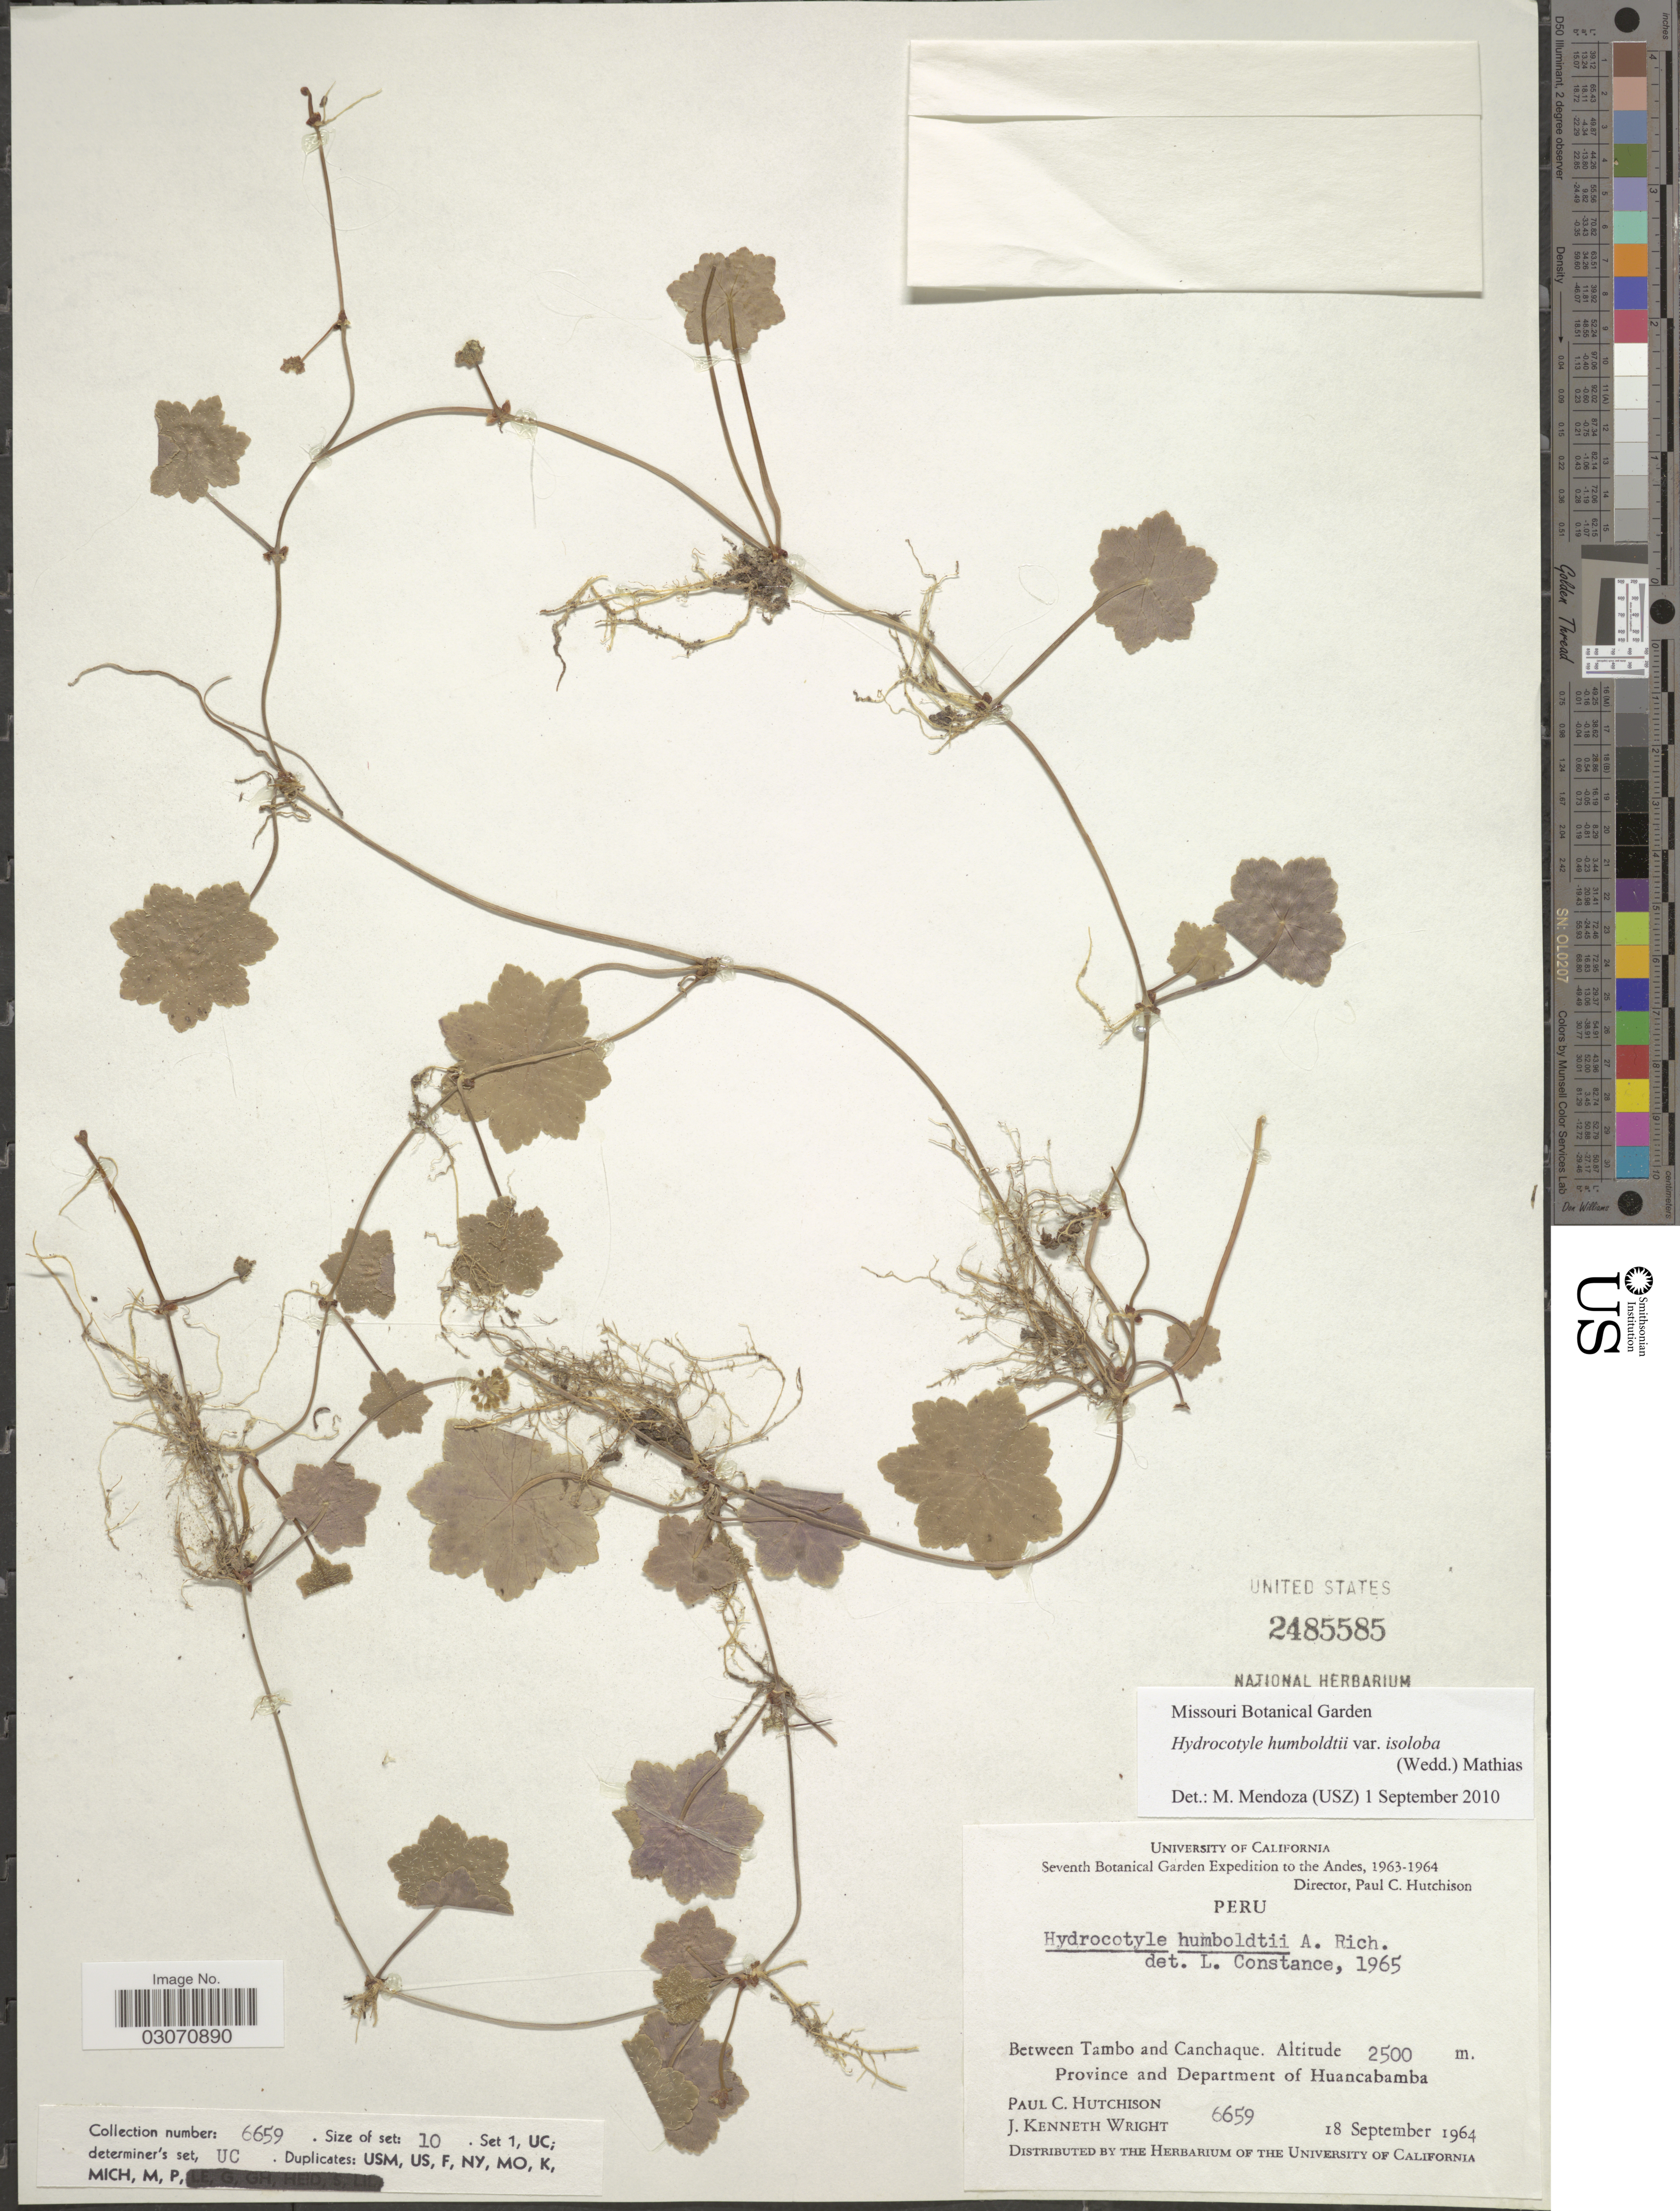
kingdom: Plantae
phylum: Tracheophyta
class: Magnoliopsida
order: Apiales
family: Araliaceae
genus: Hydrocotyle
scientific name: Hydrocotyle humboldtii var. isoloba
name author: Mathias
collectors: P. C. Hutchison & J. K. Wright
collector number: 6659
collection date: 1964-09-18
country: Peru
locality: Andes. Between Tambo and Canchaque. Province and Department of Huancabamba.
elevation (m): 2500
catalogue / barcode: US 2485585